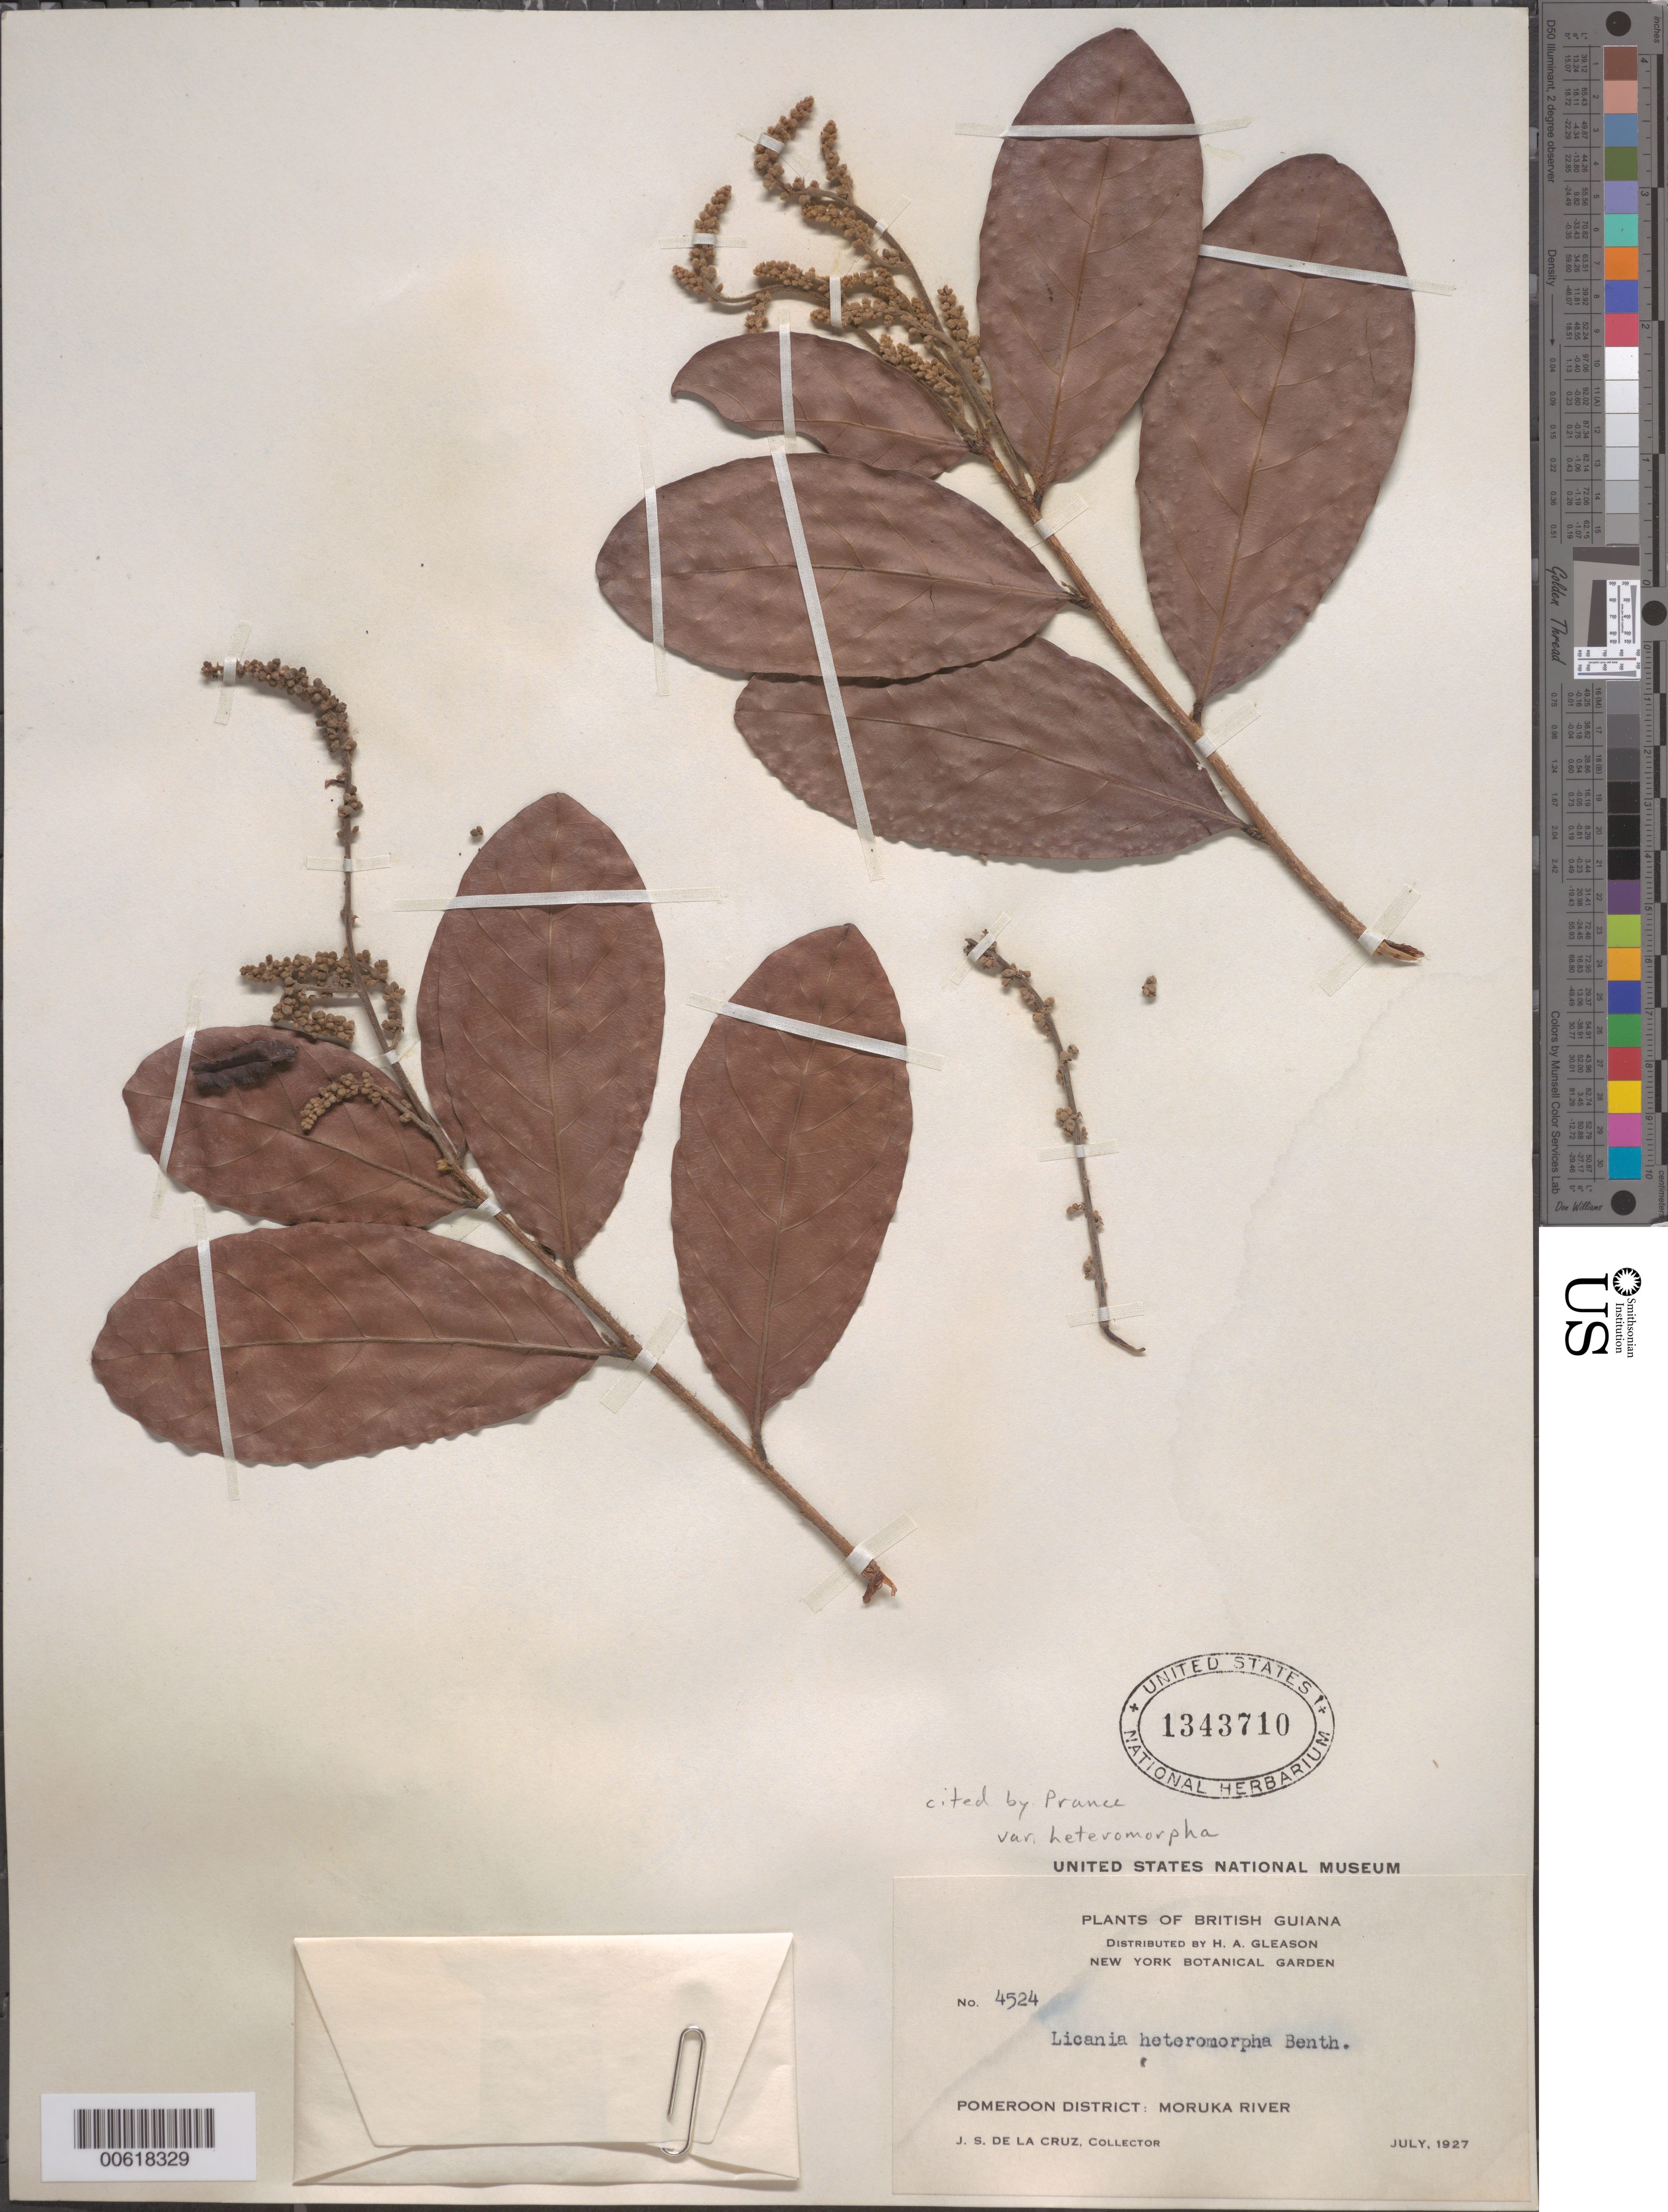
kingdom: Plantae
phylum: Tracheophyta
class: Magnoliopsida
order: Malpighiales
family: Chrysobalanaceae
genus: Hymenopus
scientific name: Hymenopus heteromorphus var. heteromorphus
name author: (Benth.) Sothers & Prance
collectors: J. S. de la Cruz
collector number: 4524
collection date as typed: Jul-27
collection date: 1927-07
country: Guyana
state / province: Barima-Waini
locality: Moruka R., Pomeroon Dist.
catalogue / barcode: US 1343710